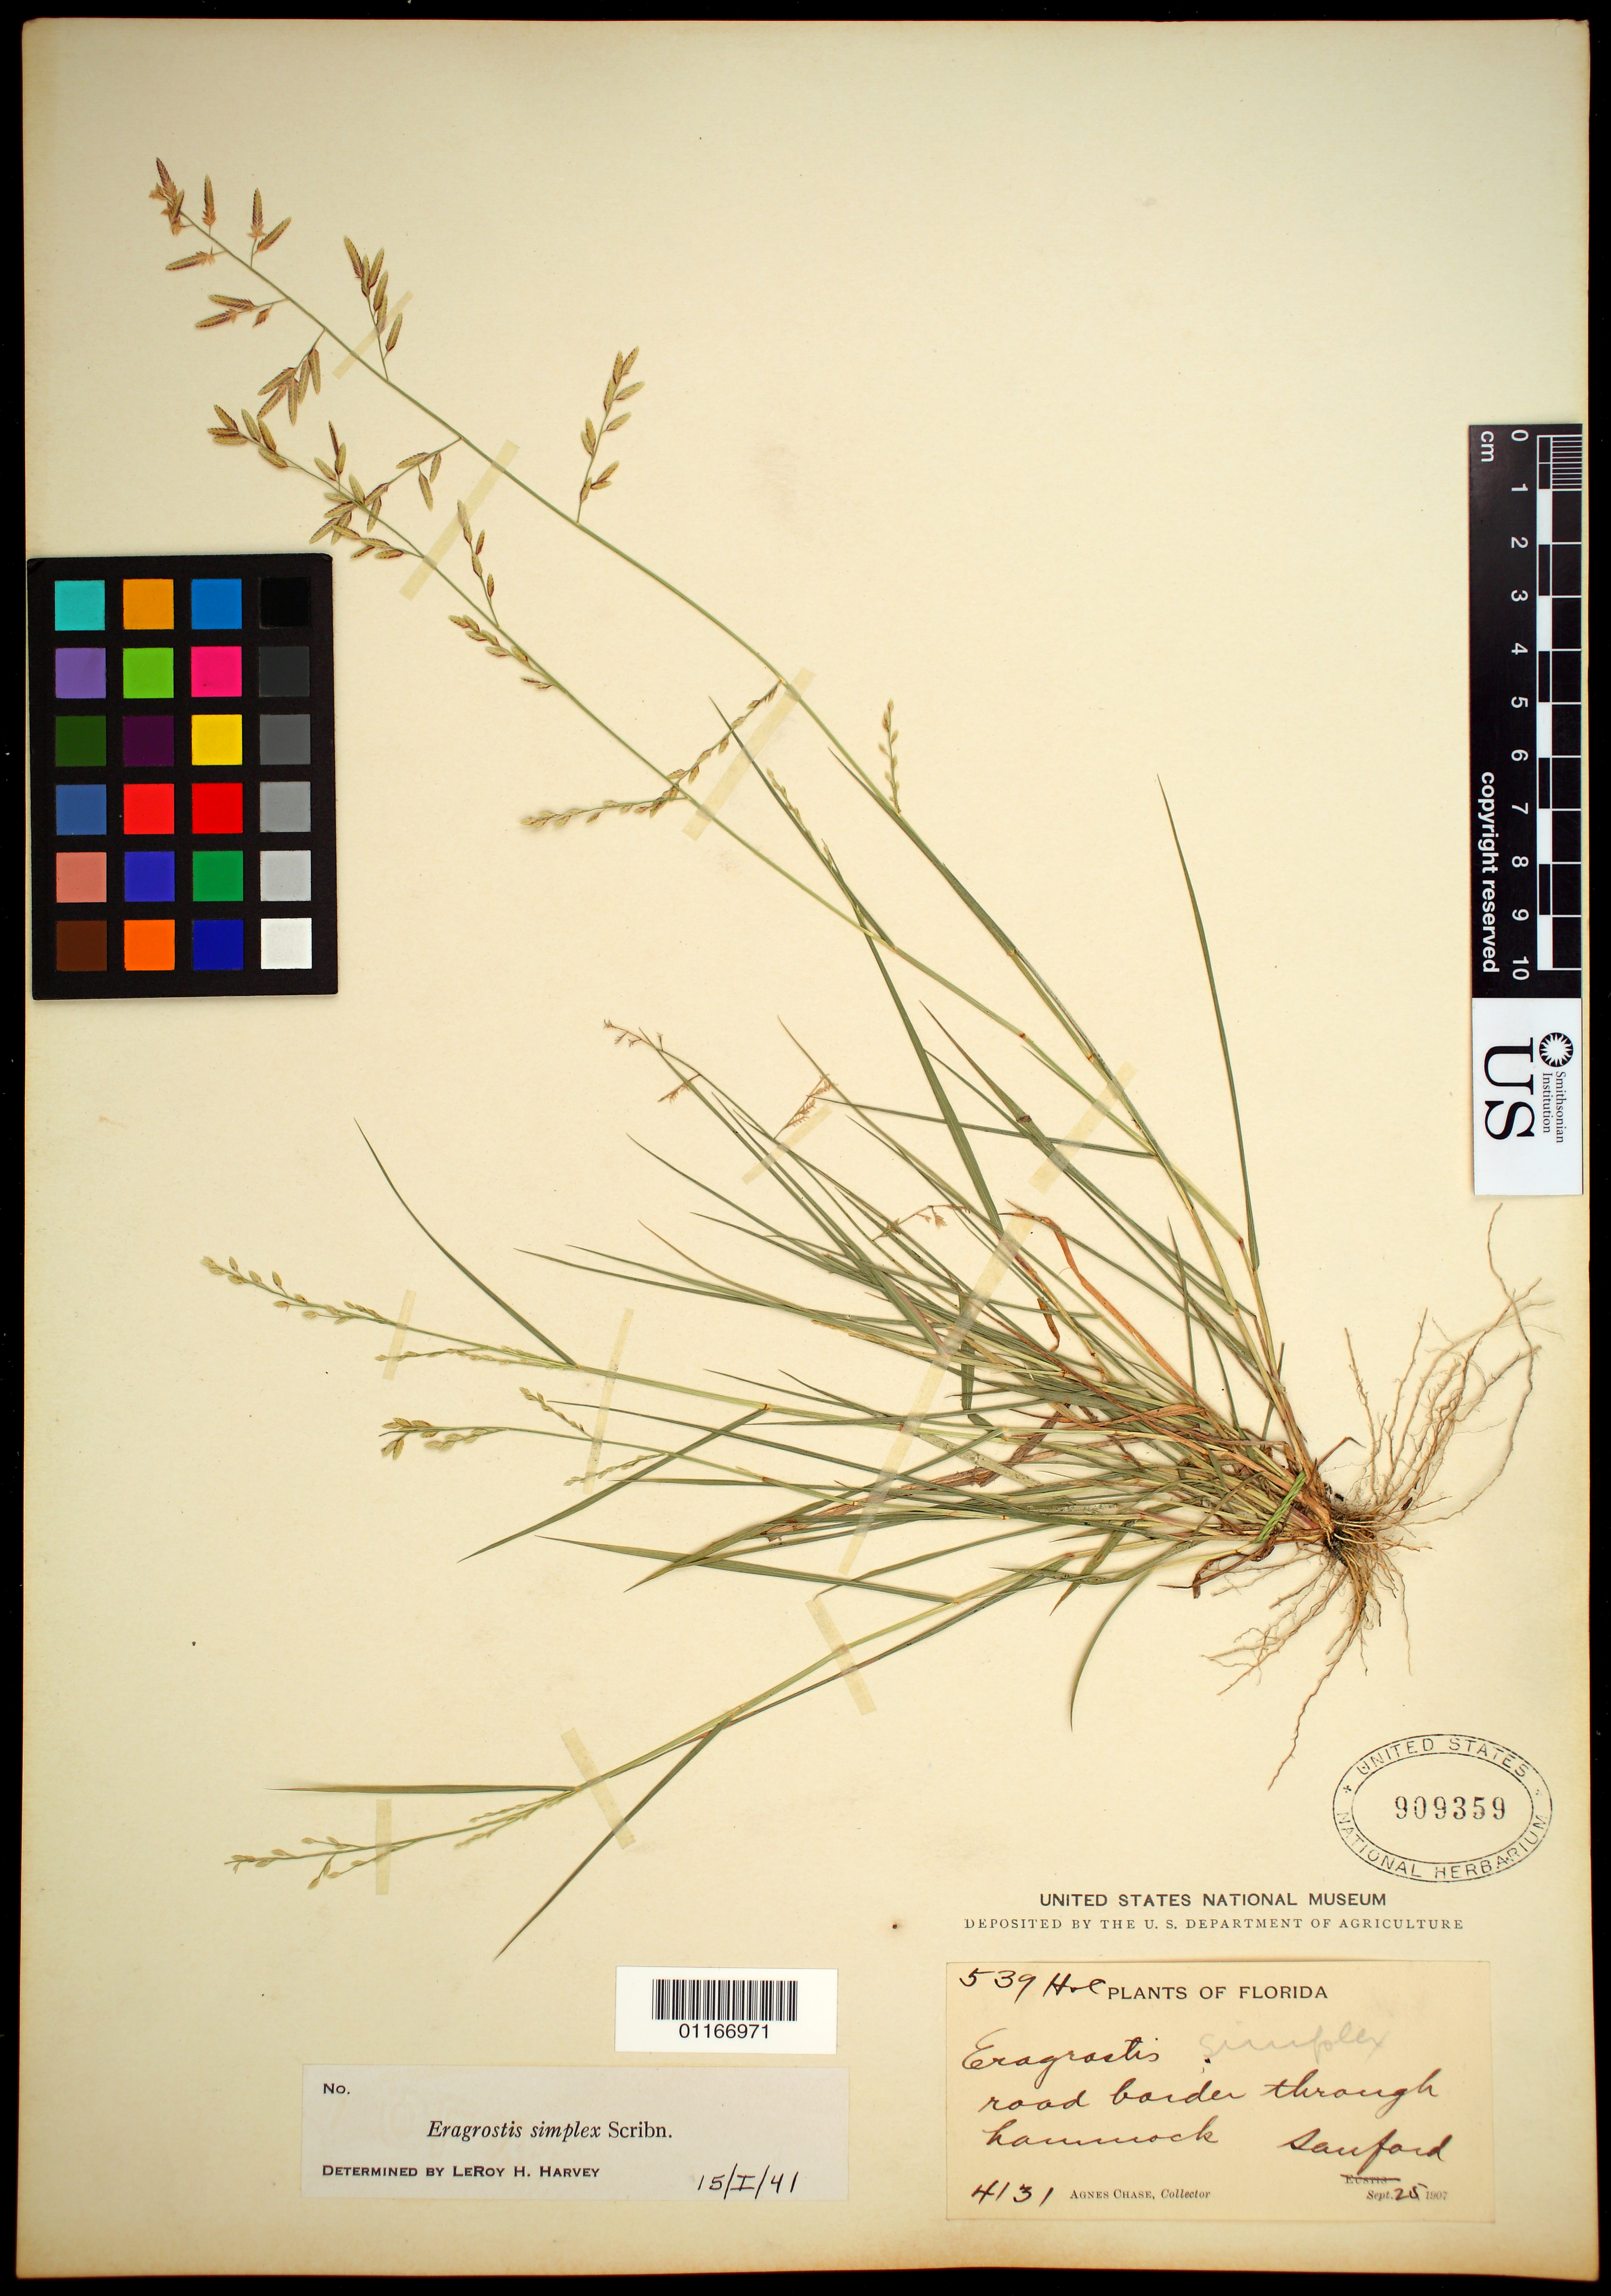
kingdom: Plantae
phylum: Tracheophyta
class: Liliopsida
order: Poales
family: Poaceae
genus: Eragrostis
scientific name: Eragrostis cumingii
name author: Steud.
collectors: A. Chase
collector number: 4131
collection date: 1907-09-25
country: United States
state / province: Florida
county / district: Seminole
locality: Sanford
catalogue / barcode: US 909359